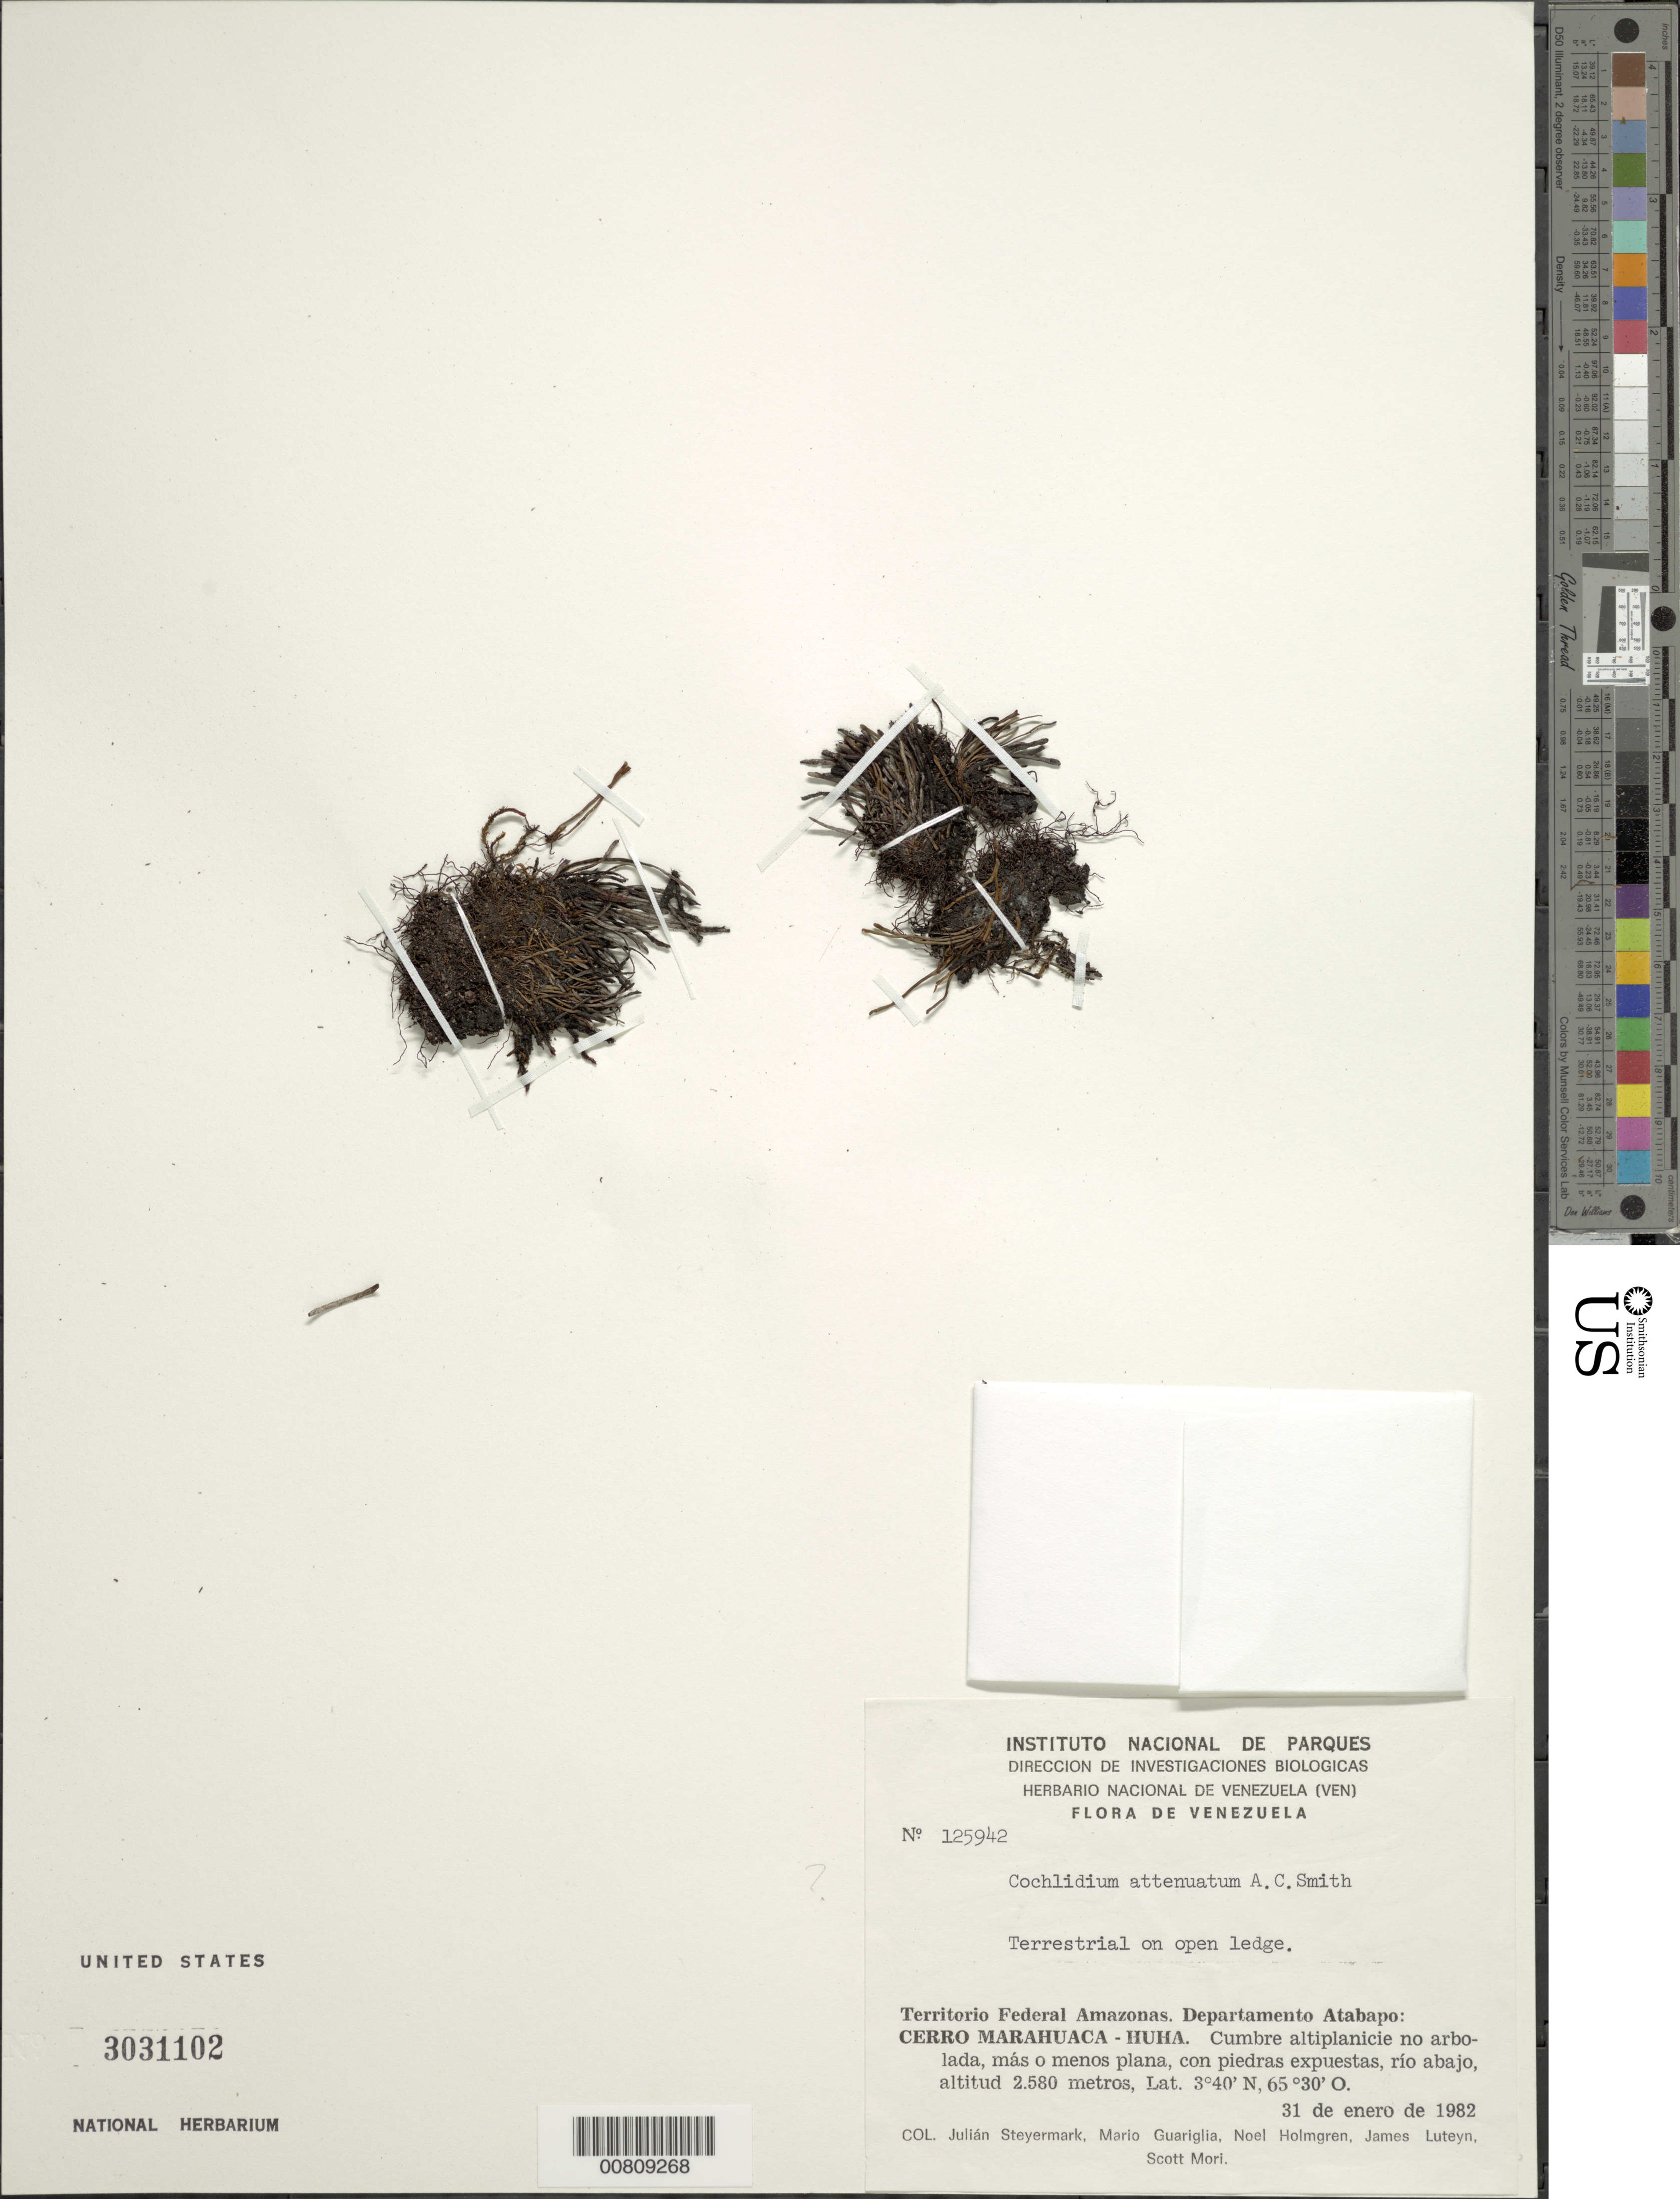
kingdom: Plantae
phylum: Tracheophyta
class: Polypodiopsida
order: Polypodiales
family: Polypodiaceae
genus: Cochlidium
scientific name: Cochlidium connellii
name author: (Baker) A.C. Sm.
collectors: J. Steyermark, M. Guariglia P., N. H. Holmgren, J. L. Luteyn & S. Mori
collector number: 125942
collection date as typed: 31-Jan-82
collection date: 1982-01-31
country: Venezuela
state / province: Amazonas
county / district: Atabapo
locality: Huha, Cerro Marahuaca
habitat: Cumbre altiplanicie no arbolada, mas o menos plana, con piedras expuestas, on open ledge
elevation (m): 2580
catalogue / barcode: US 3031102